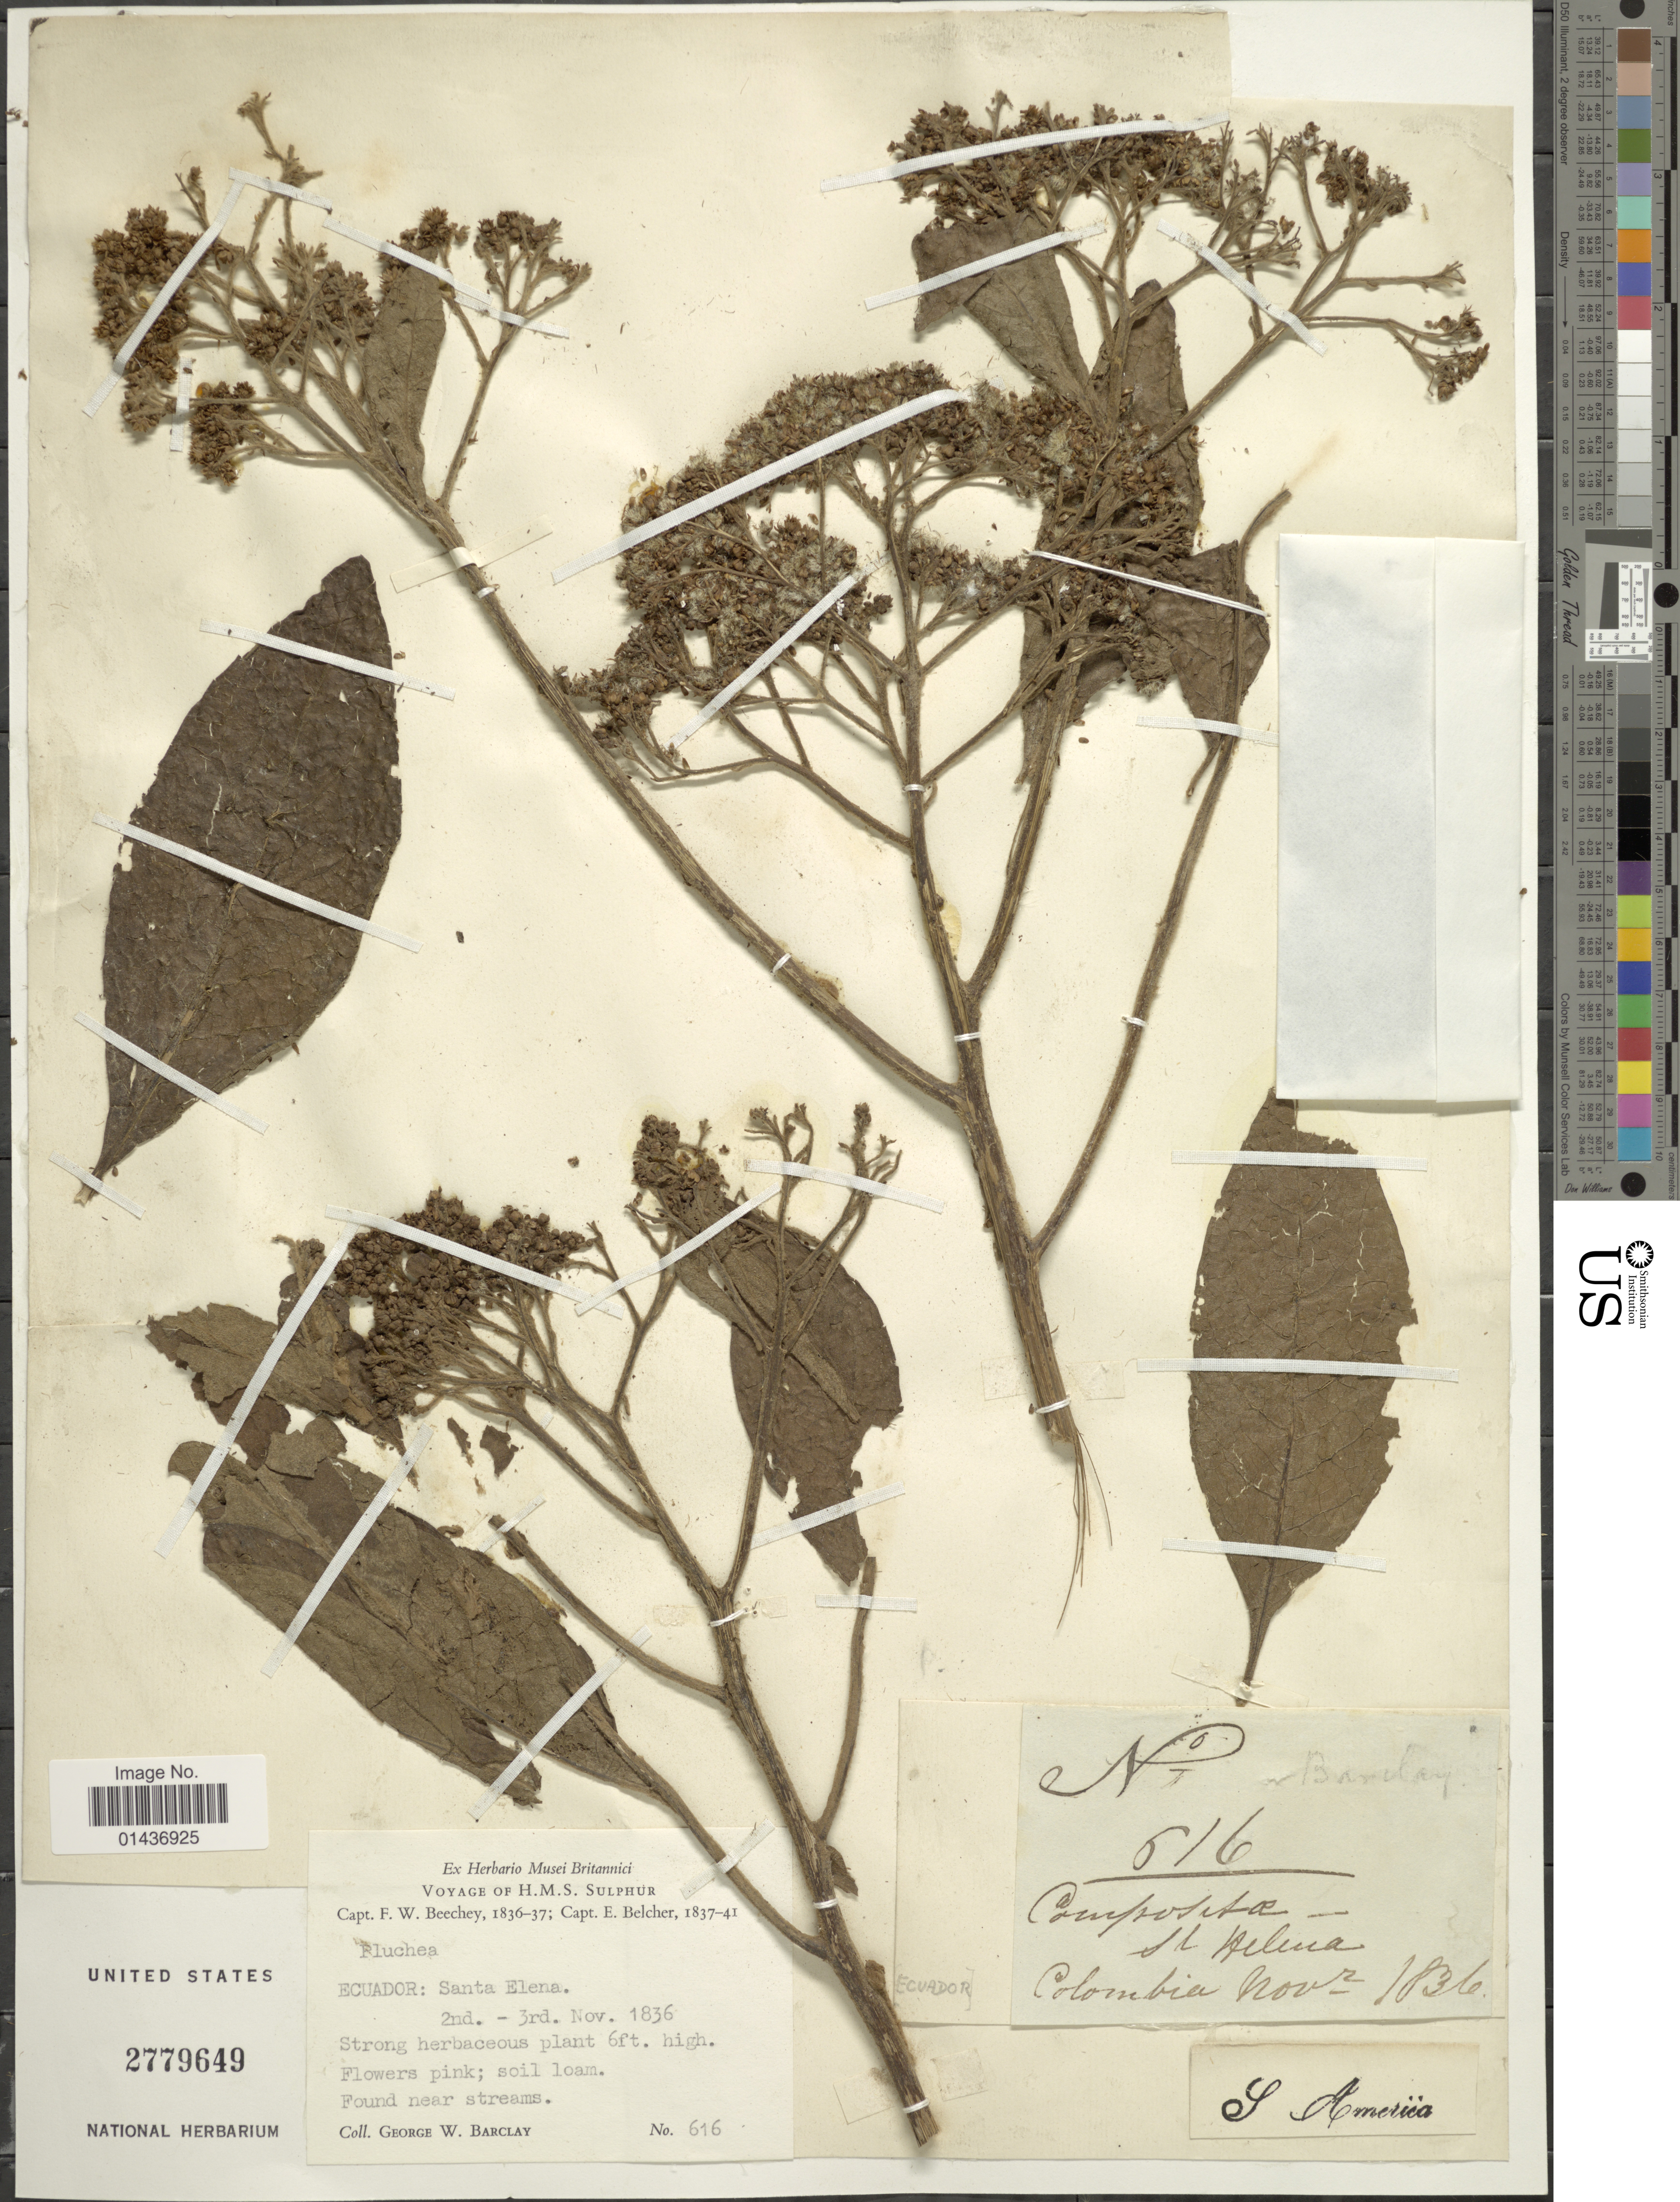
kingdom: Plantae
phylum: Tracheophyta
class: Magnoliopsida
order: Asterales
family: Asteraceae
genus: Pluchea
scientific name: Pluchea sp.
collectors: G. W. Barclay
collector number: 616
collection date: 1836-11-02/1836-11-03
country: Ecuador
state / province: Santa Elena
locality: Ecuador: Santa Elena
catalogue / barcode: US 2779649